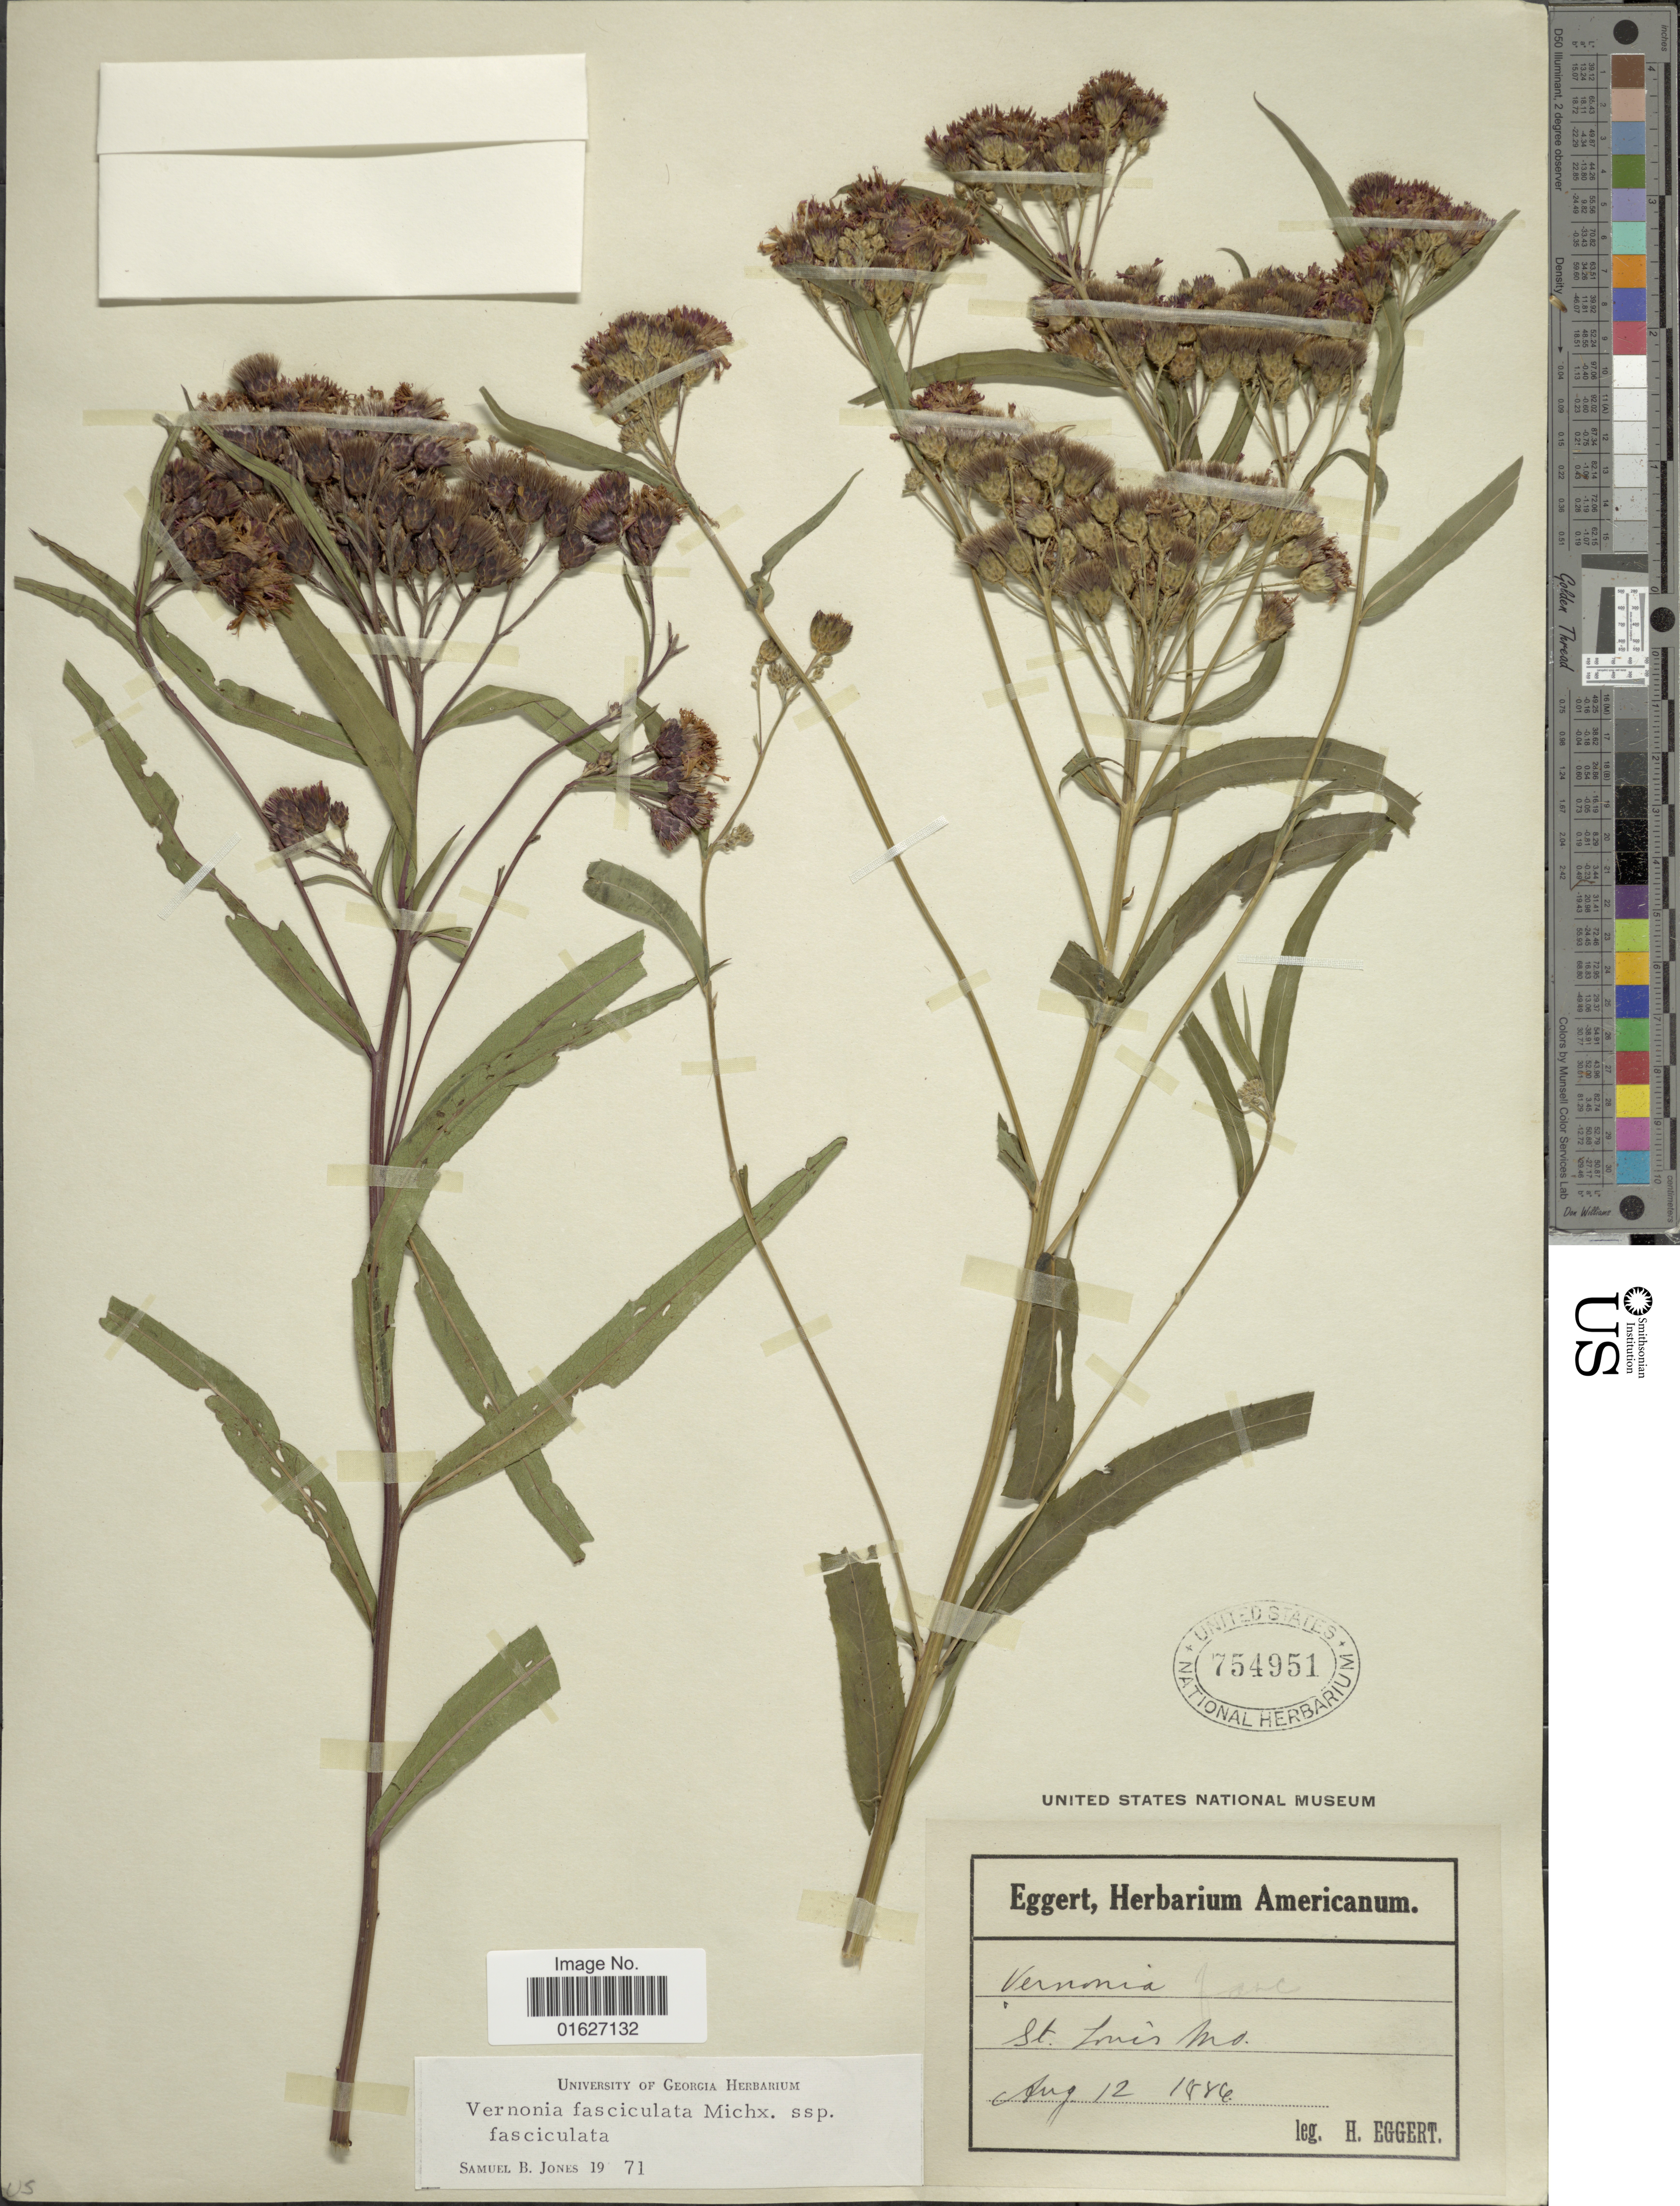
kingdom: Plantae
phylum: Tracheophyta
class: Magnoliopsida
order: Asterales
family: Asteraceae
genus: Vernonia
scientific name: Vernonia fasciculata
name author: Michx.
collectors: H. Eggert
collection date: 1886-08-12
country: United States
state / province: Missouri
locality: St. Louis.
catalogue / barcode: US 74951